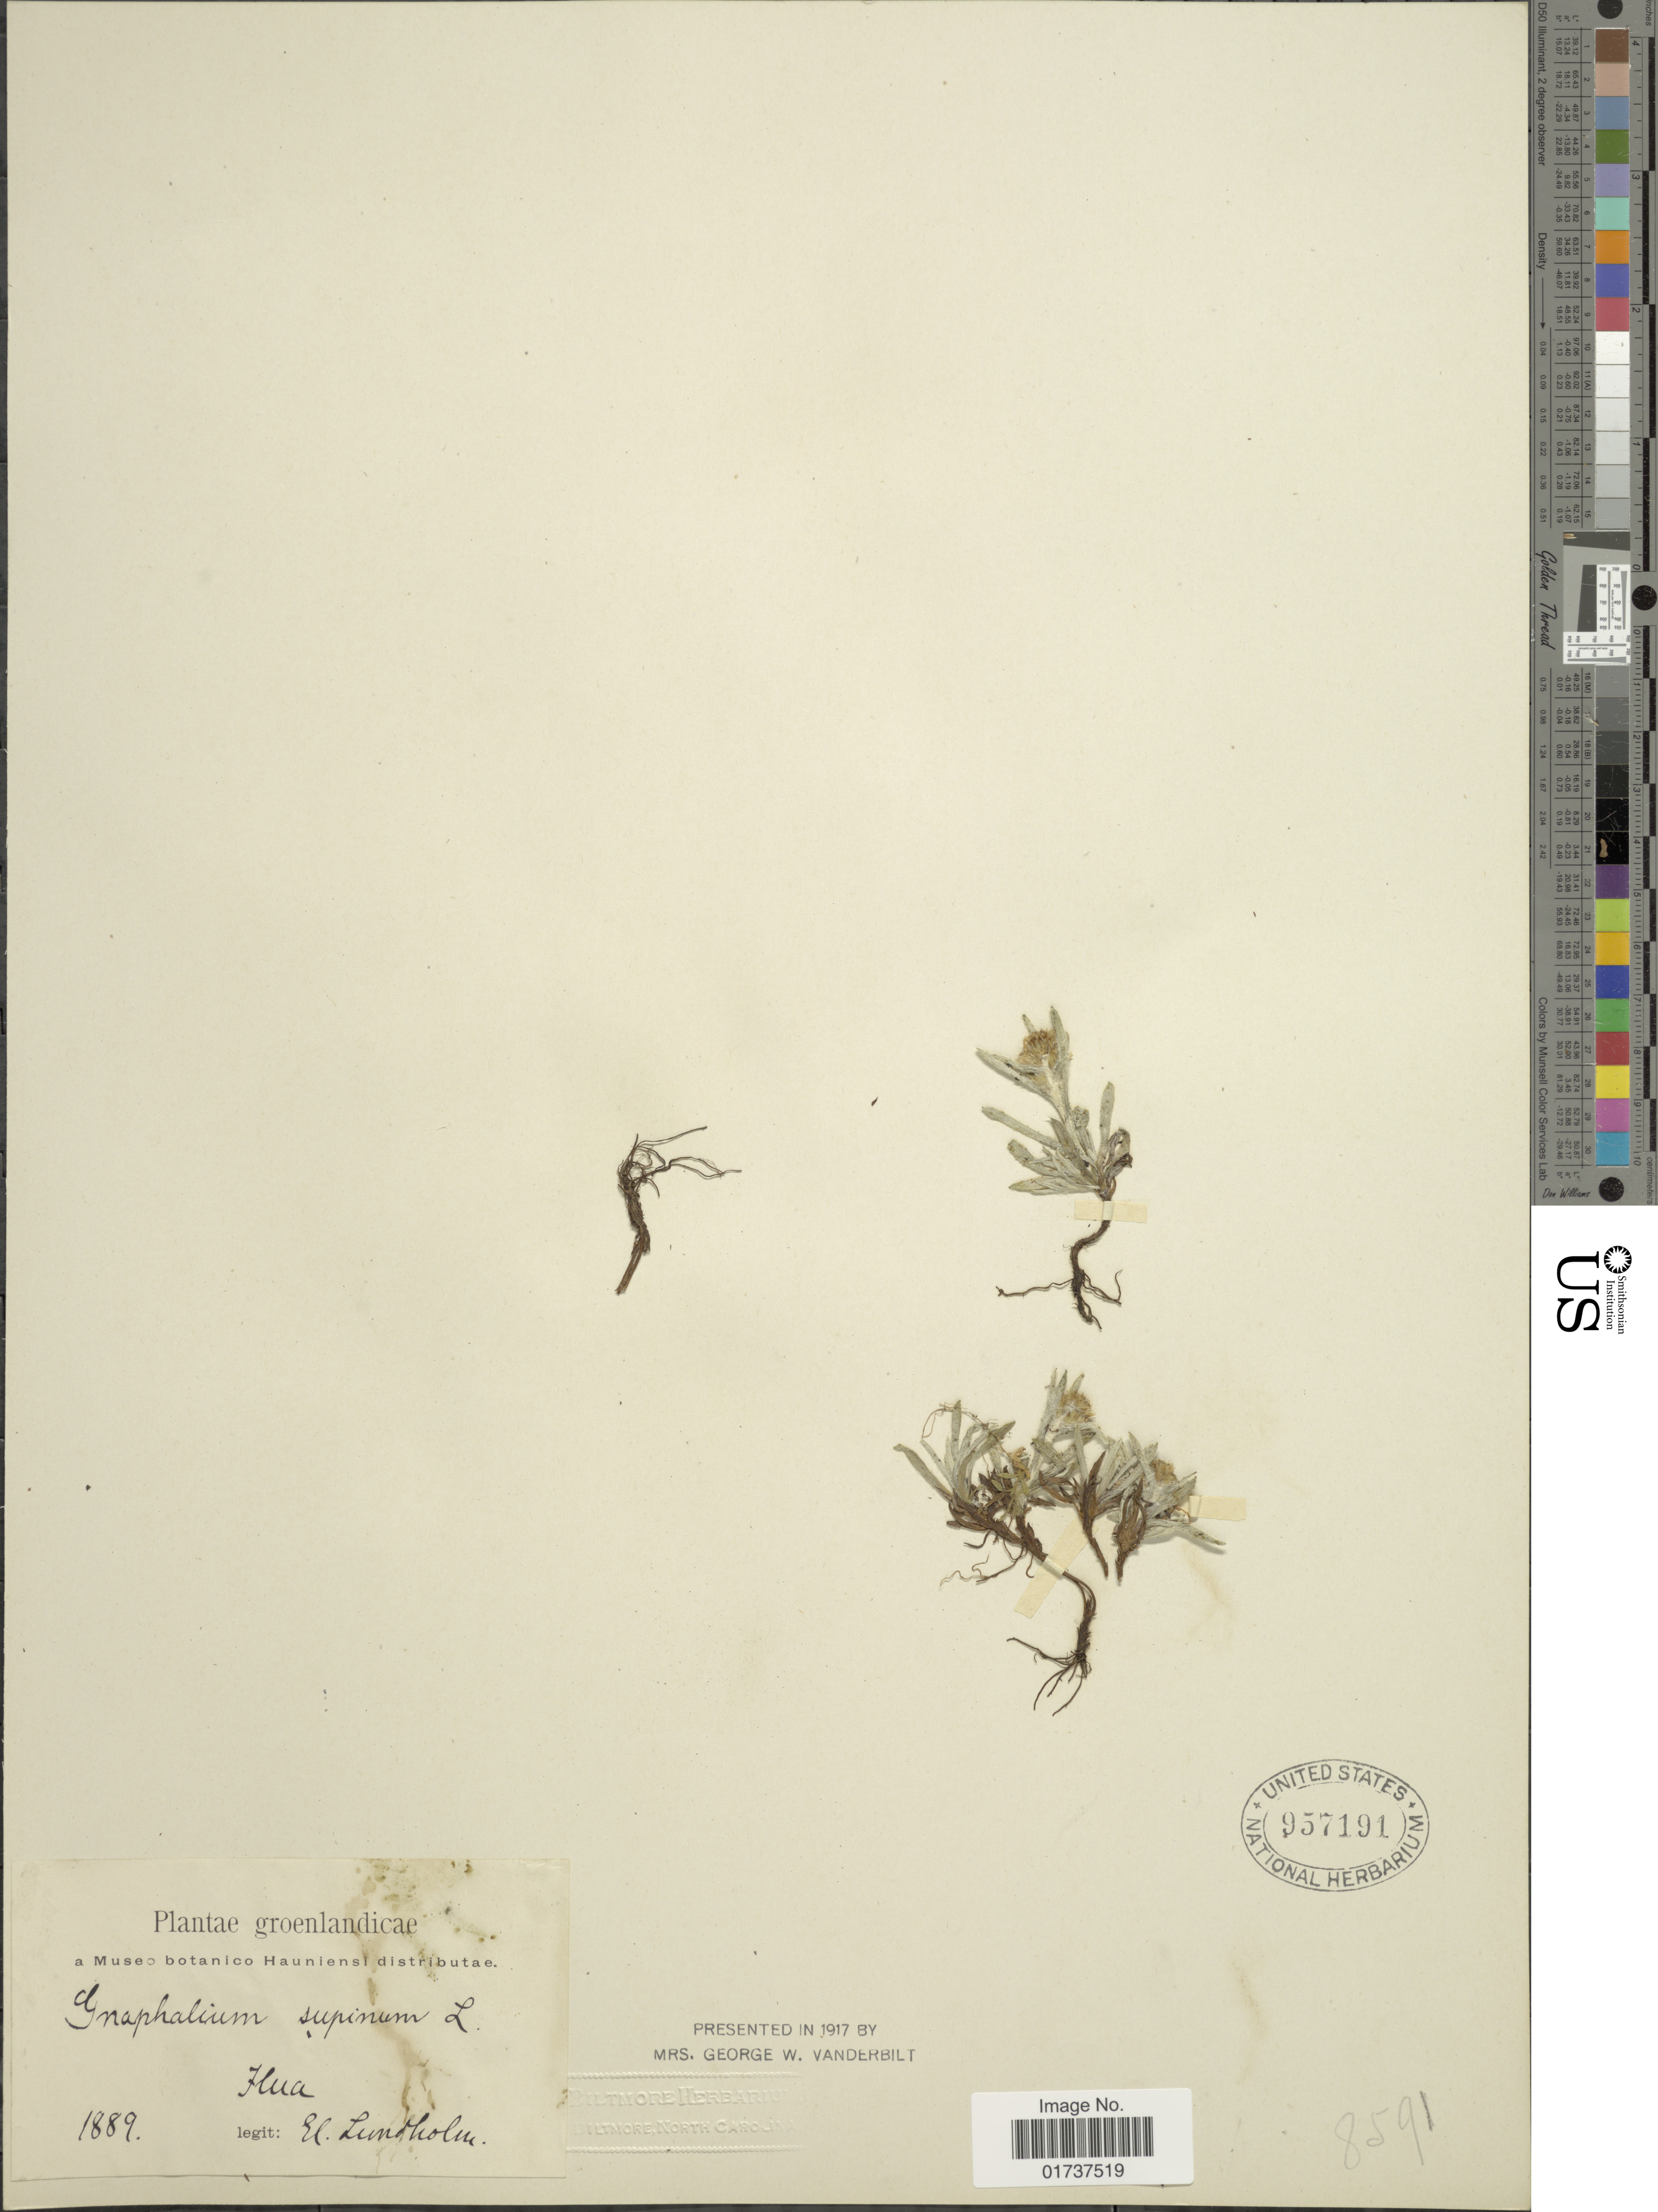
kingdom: Plantae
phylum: Tracheophyta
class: Magnoliopsida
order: Asterales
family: Asteraceae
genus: Gnaphalium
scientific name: Gnaphalium supinum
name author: L.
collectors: E. Lundholm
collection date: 1889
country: Greenland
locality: Hua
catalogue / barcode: US 957191